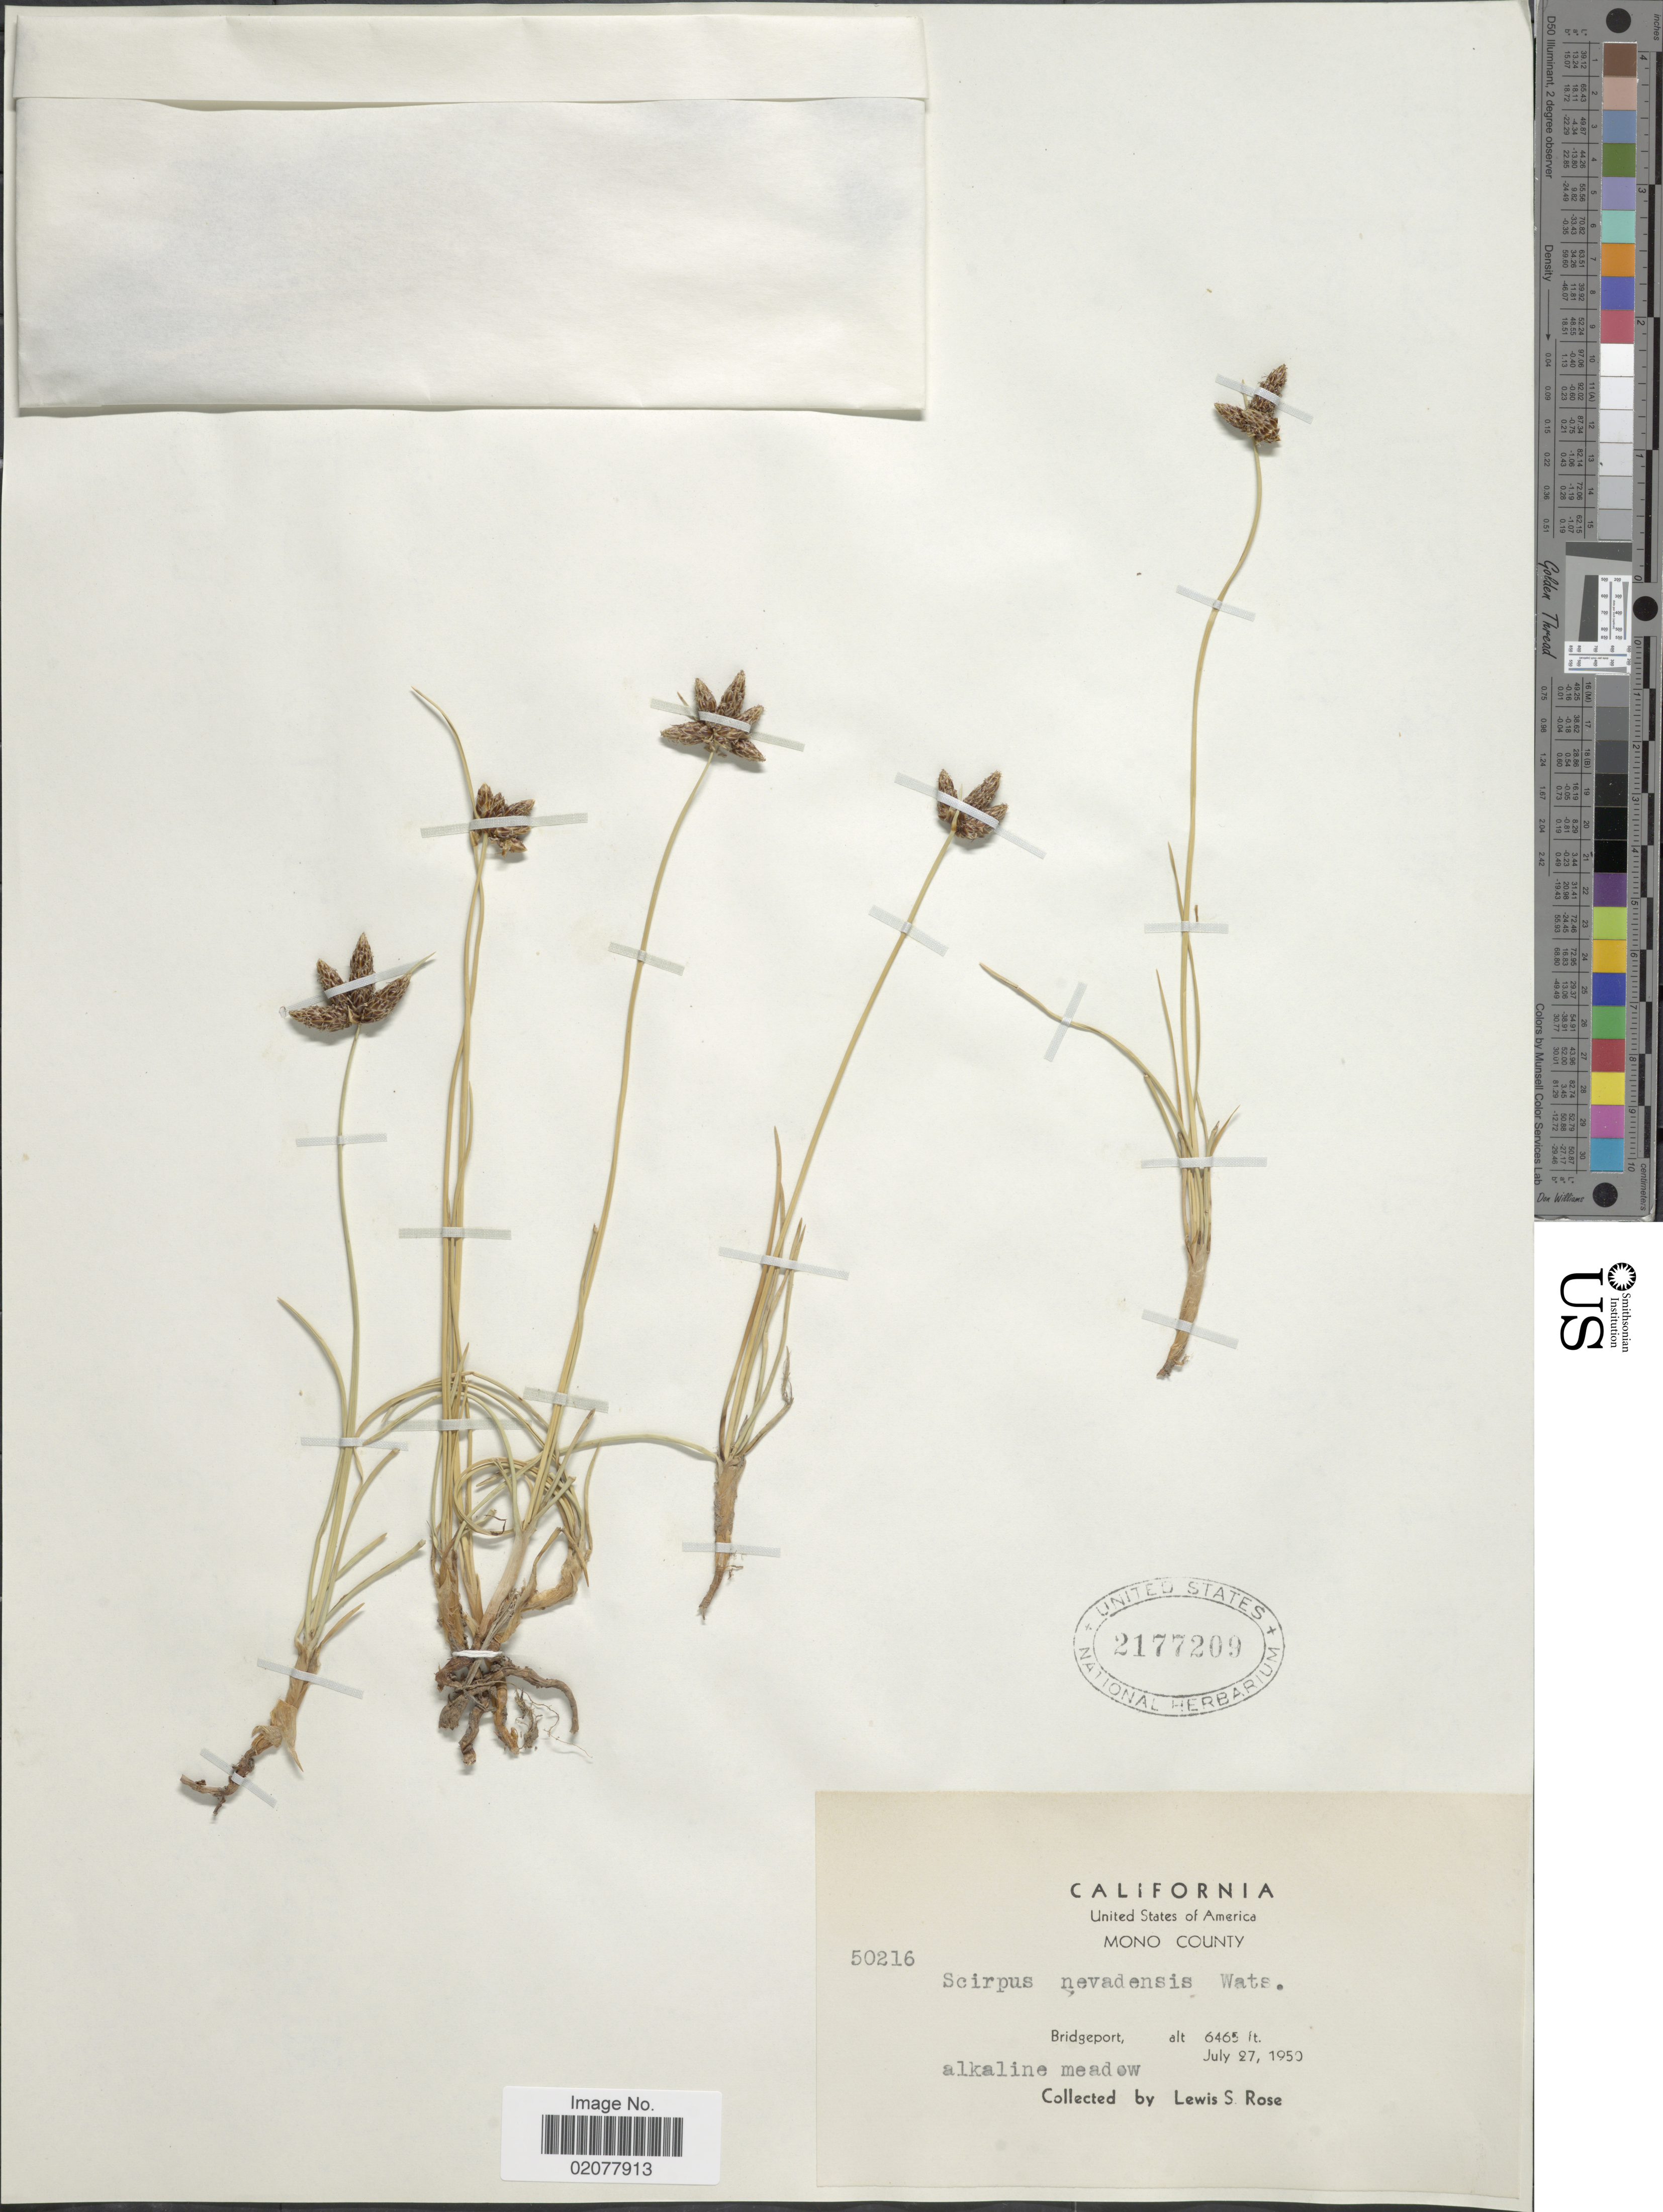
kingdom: Plantae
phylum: Tracheophyta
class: Liliopsida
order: Poales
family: Cyperaceae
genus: Amphiscirpus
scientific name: Amphiscirpus nevadensis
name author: (S. Watson) Oteng-Yeb.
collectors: L. S. Rose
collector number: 50216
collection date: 1950-07-27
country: United States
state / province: California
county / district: Mono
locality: Mono County. Bridgeport, alkaline meadow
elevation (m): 1971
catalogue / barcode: US 2177209